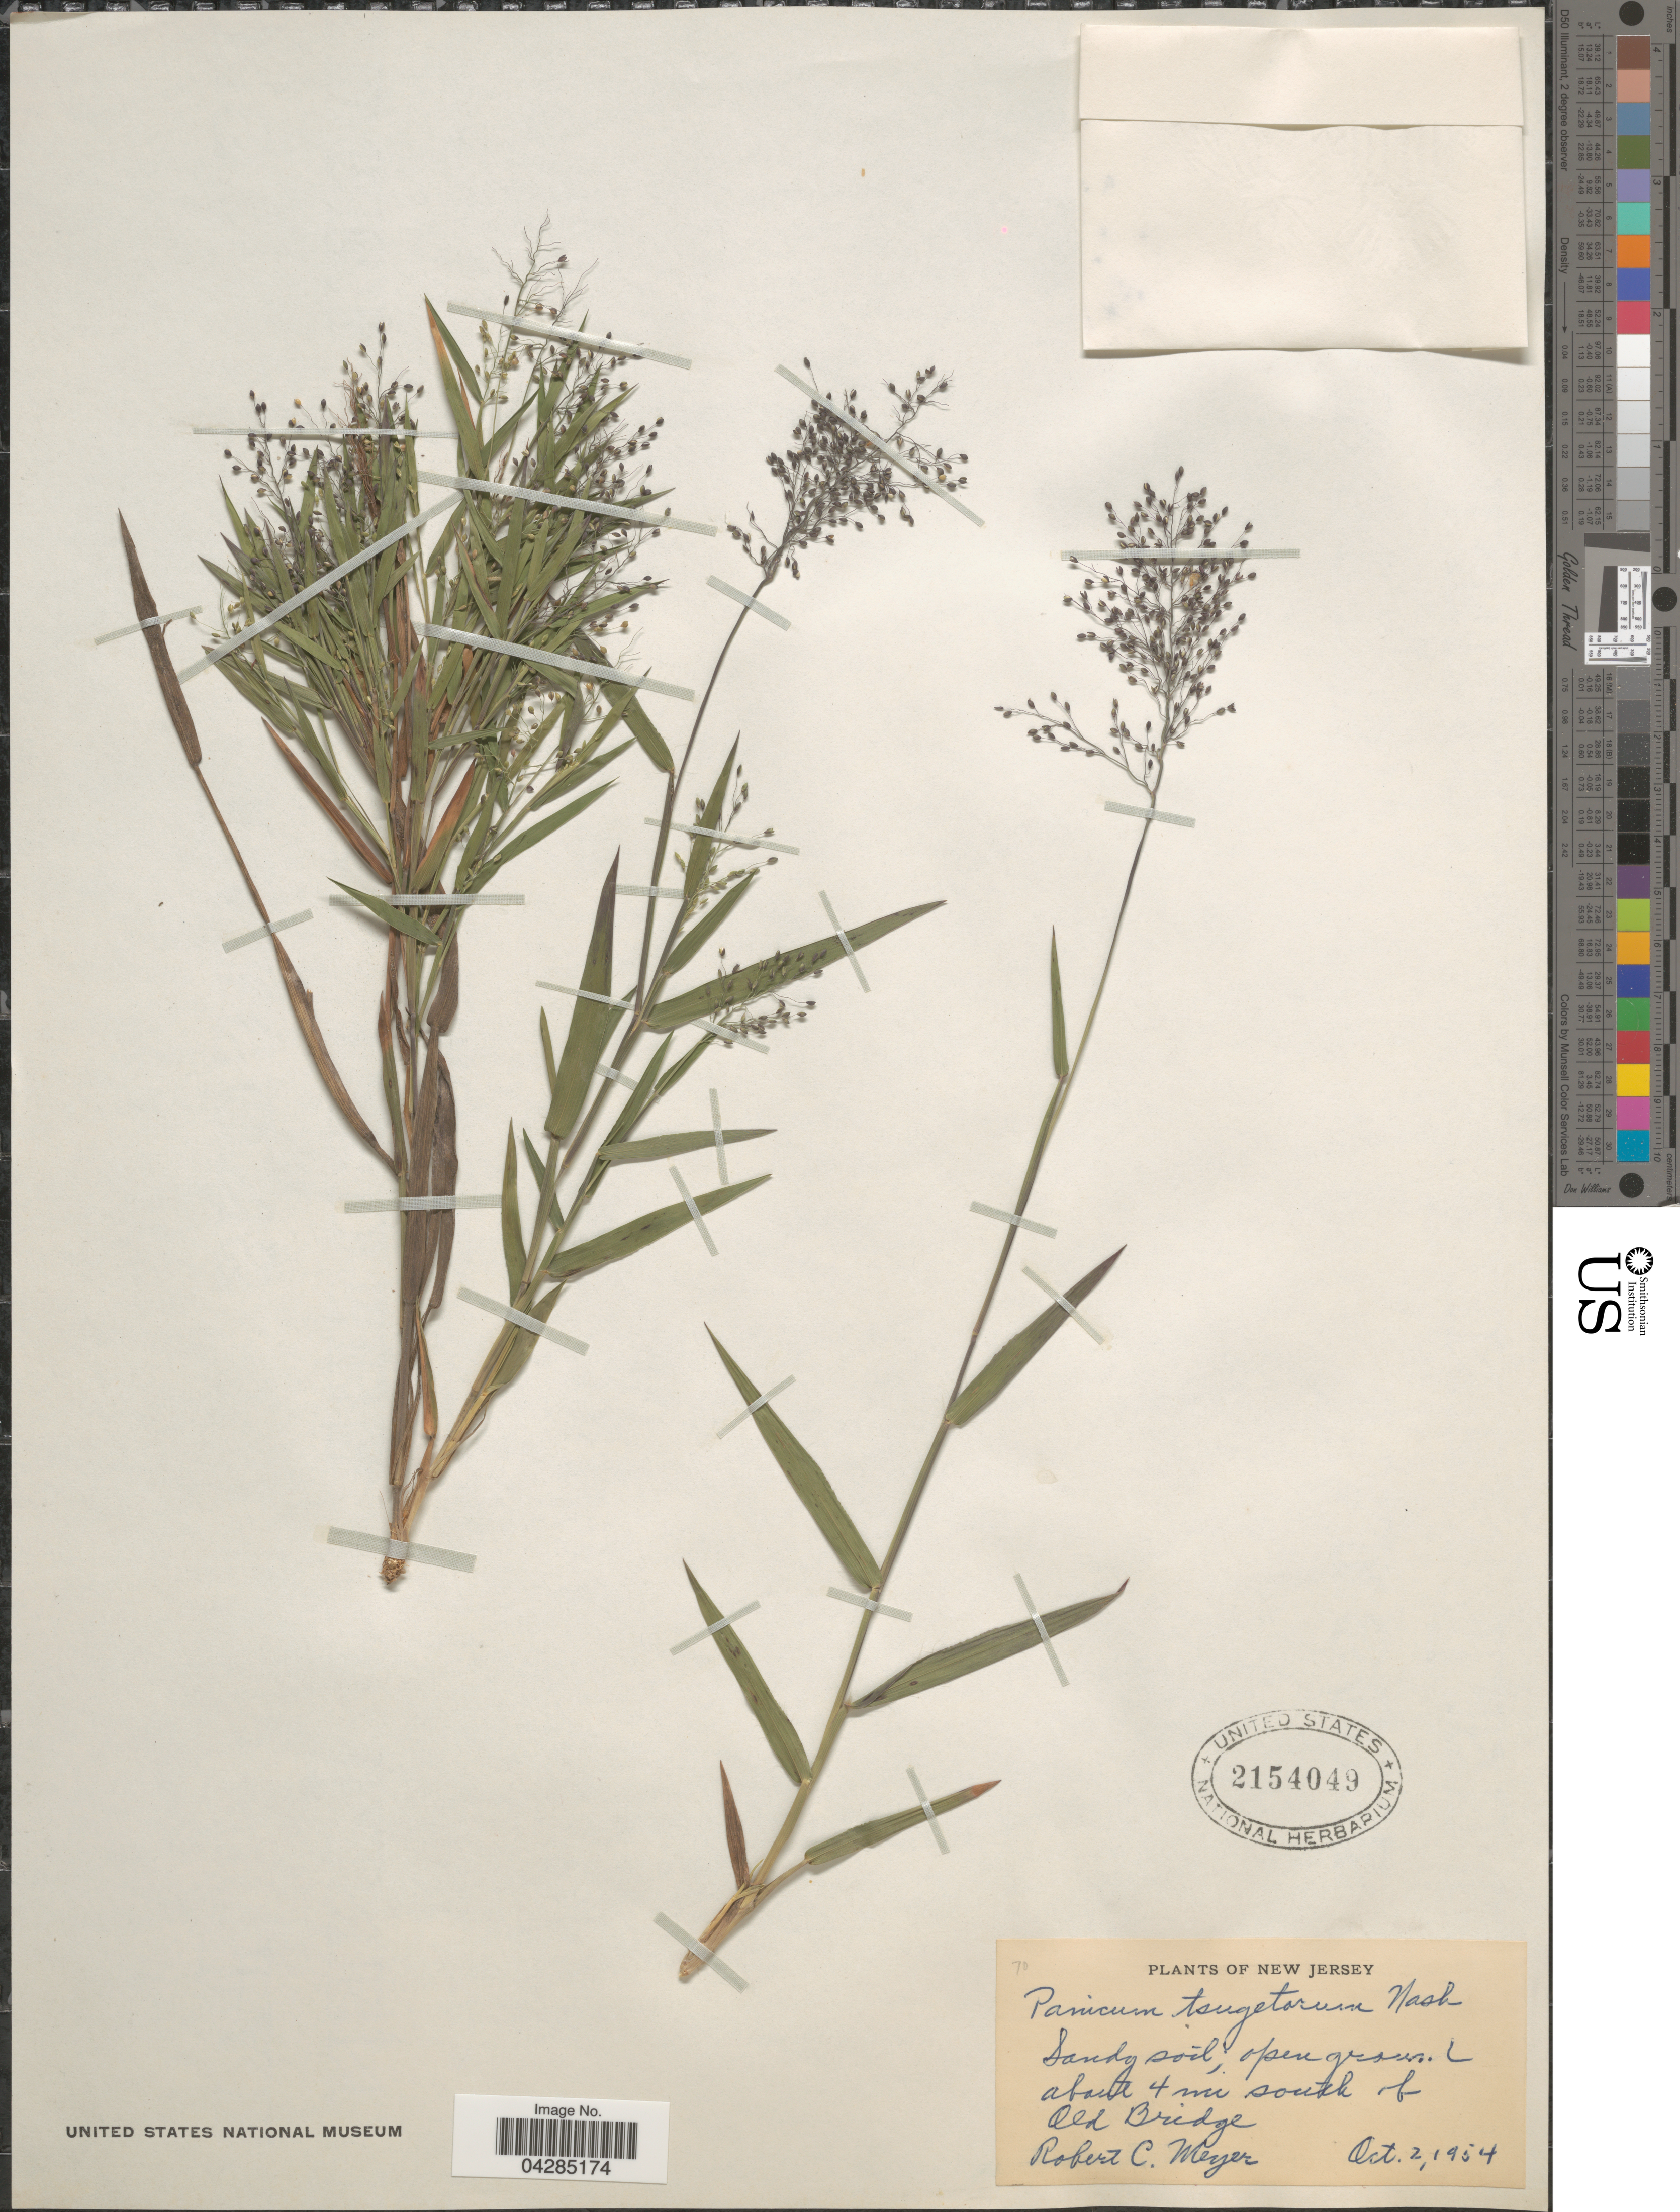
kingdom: Plantae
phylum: Tracheophyta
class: Liliopsida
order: Poales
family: Poaceae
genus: Dichanthelium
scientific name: Dichanthelium portoricense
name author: (Desv. ex Ham.) B.F. Hansen & Wunderlin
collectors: R. Meyer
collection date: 1954-10-02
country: United States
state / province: New Jersey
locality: About 4 mi south of Old Bridge.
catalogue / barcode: US 2154049